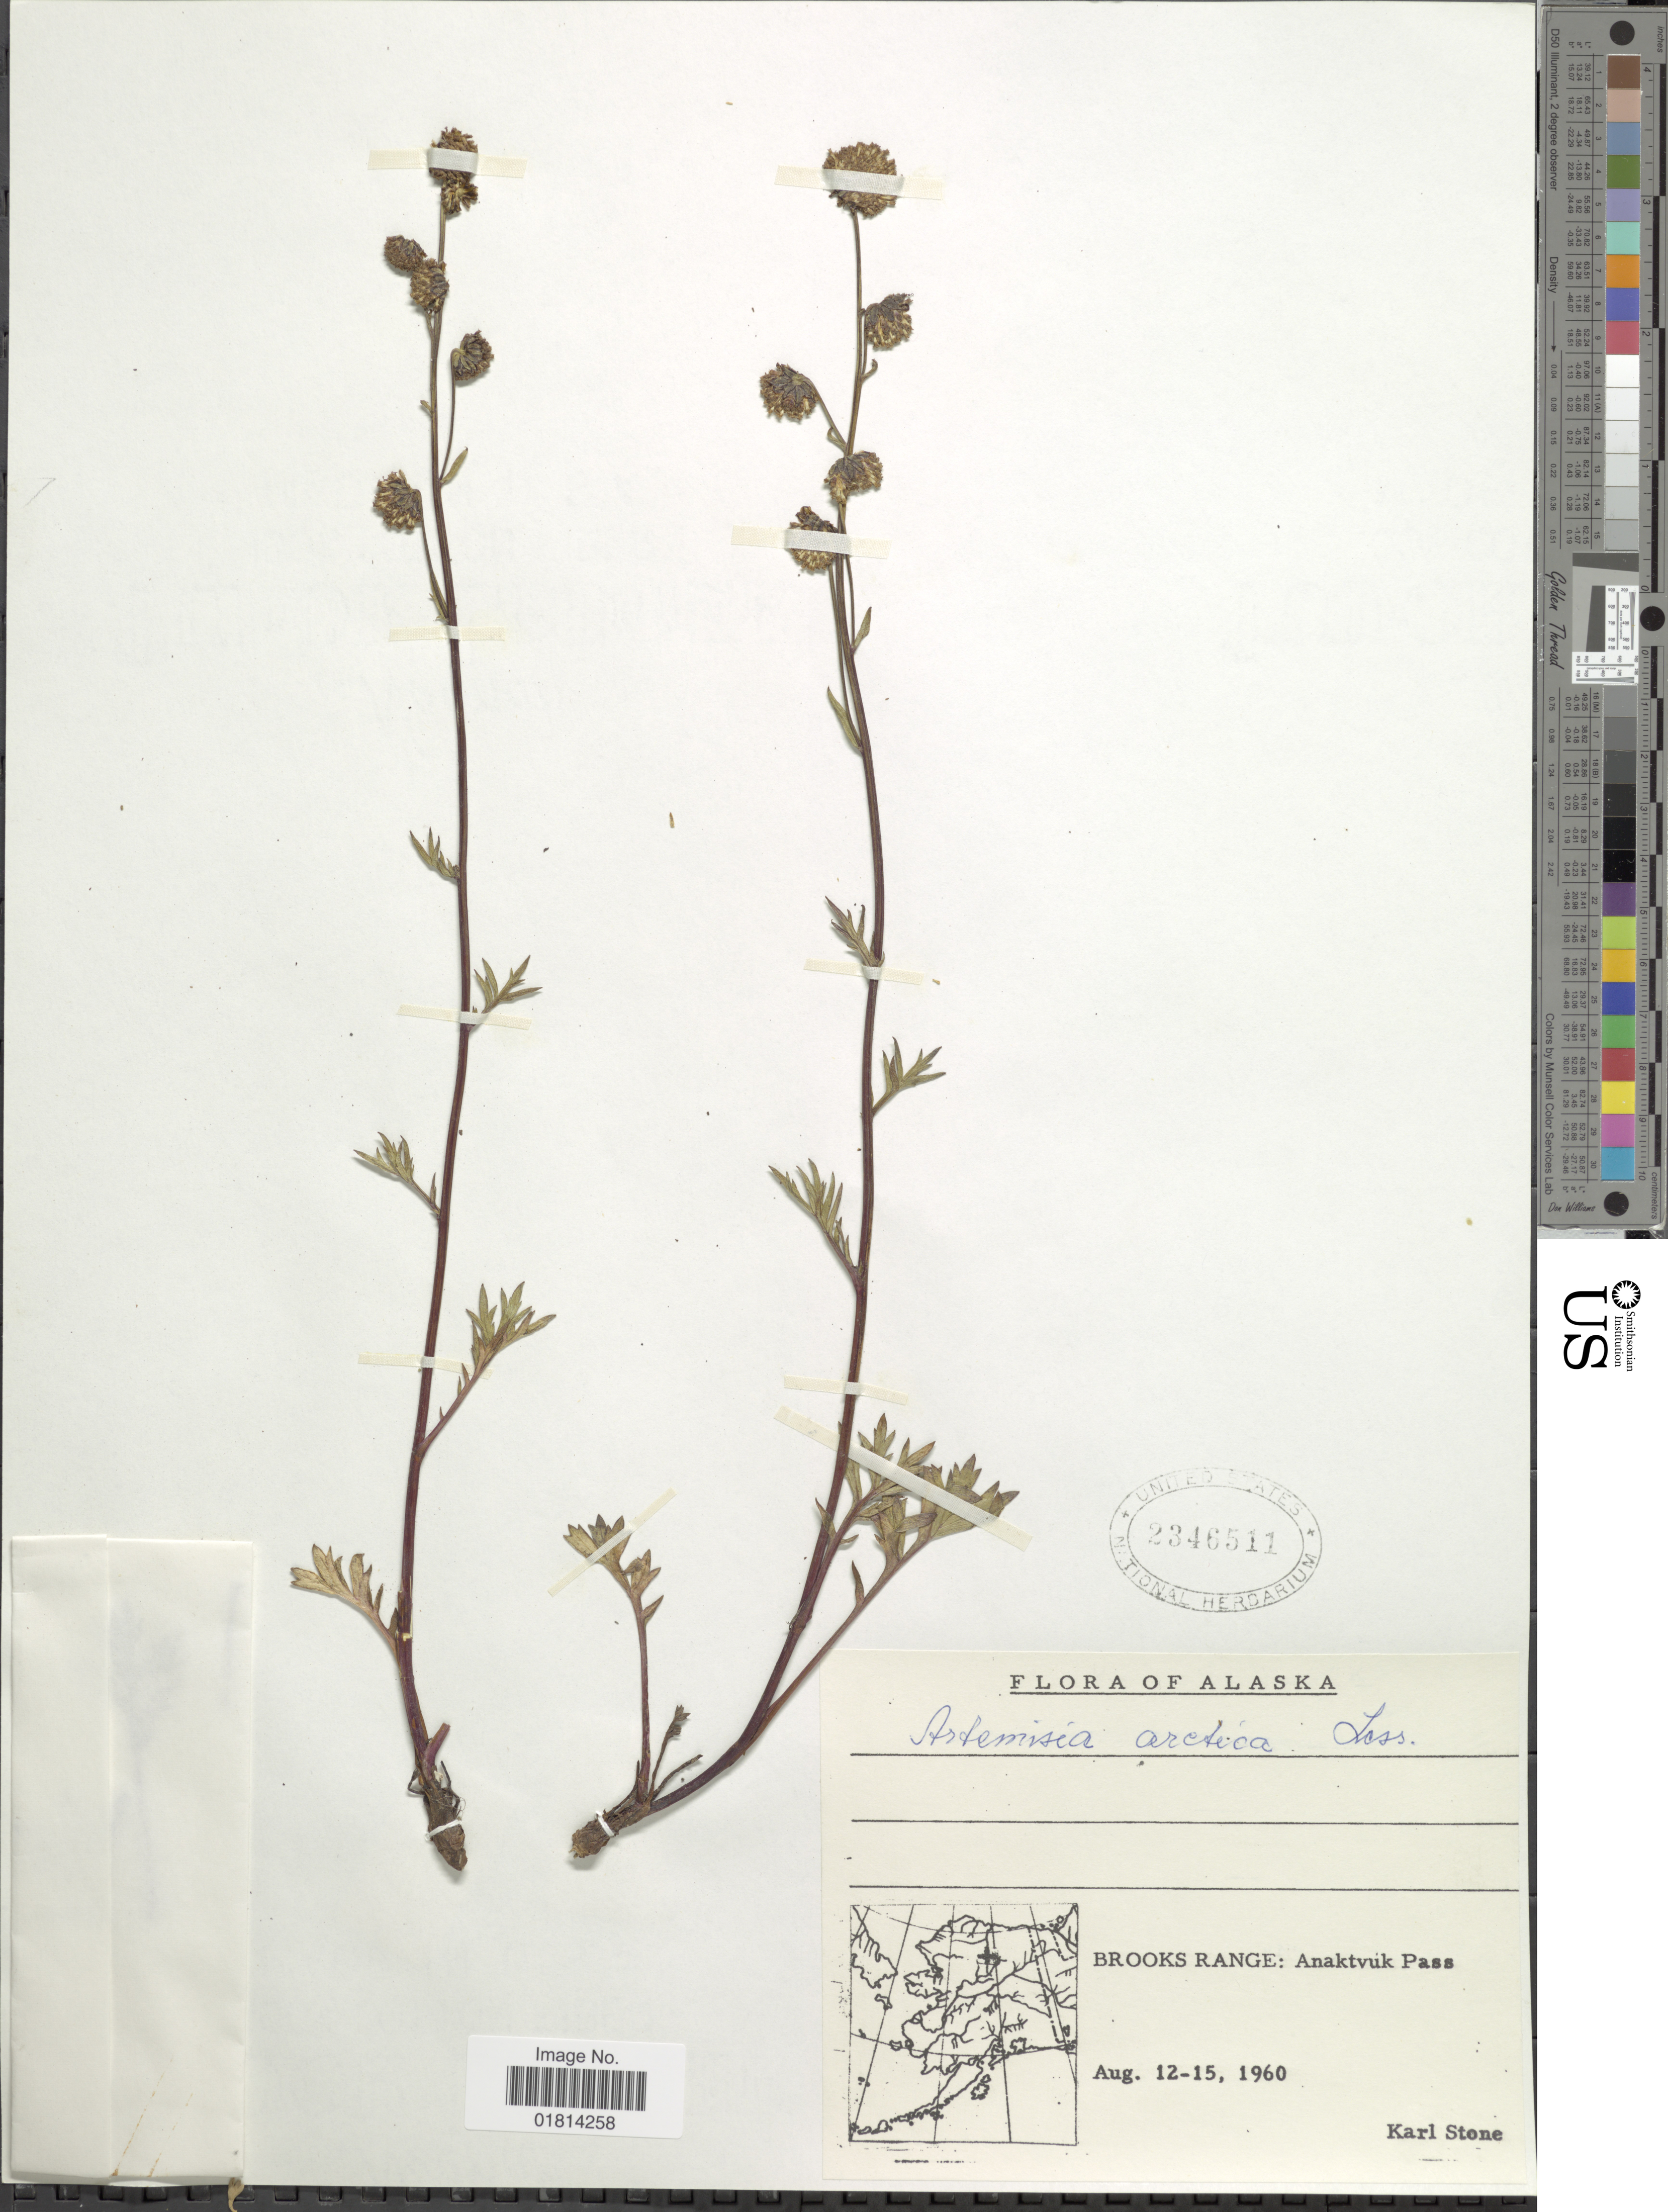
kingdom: Plantae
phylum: Tracheophyta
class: Magnoliopsida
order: Asterales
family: Asteraceae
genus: Artemisia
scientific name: Artemisia arctica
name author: Less.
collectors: K. Stone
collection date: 1960-08-12/1960-08-15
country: United States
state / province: Alaska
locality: Brooks Range:, Anaktvuik Pass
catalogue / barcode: US 2346511